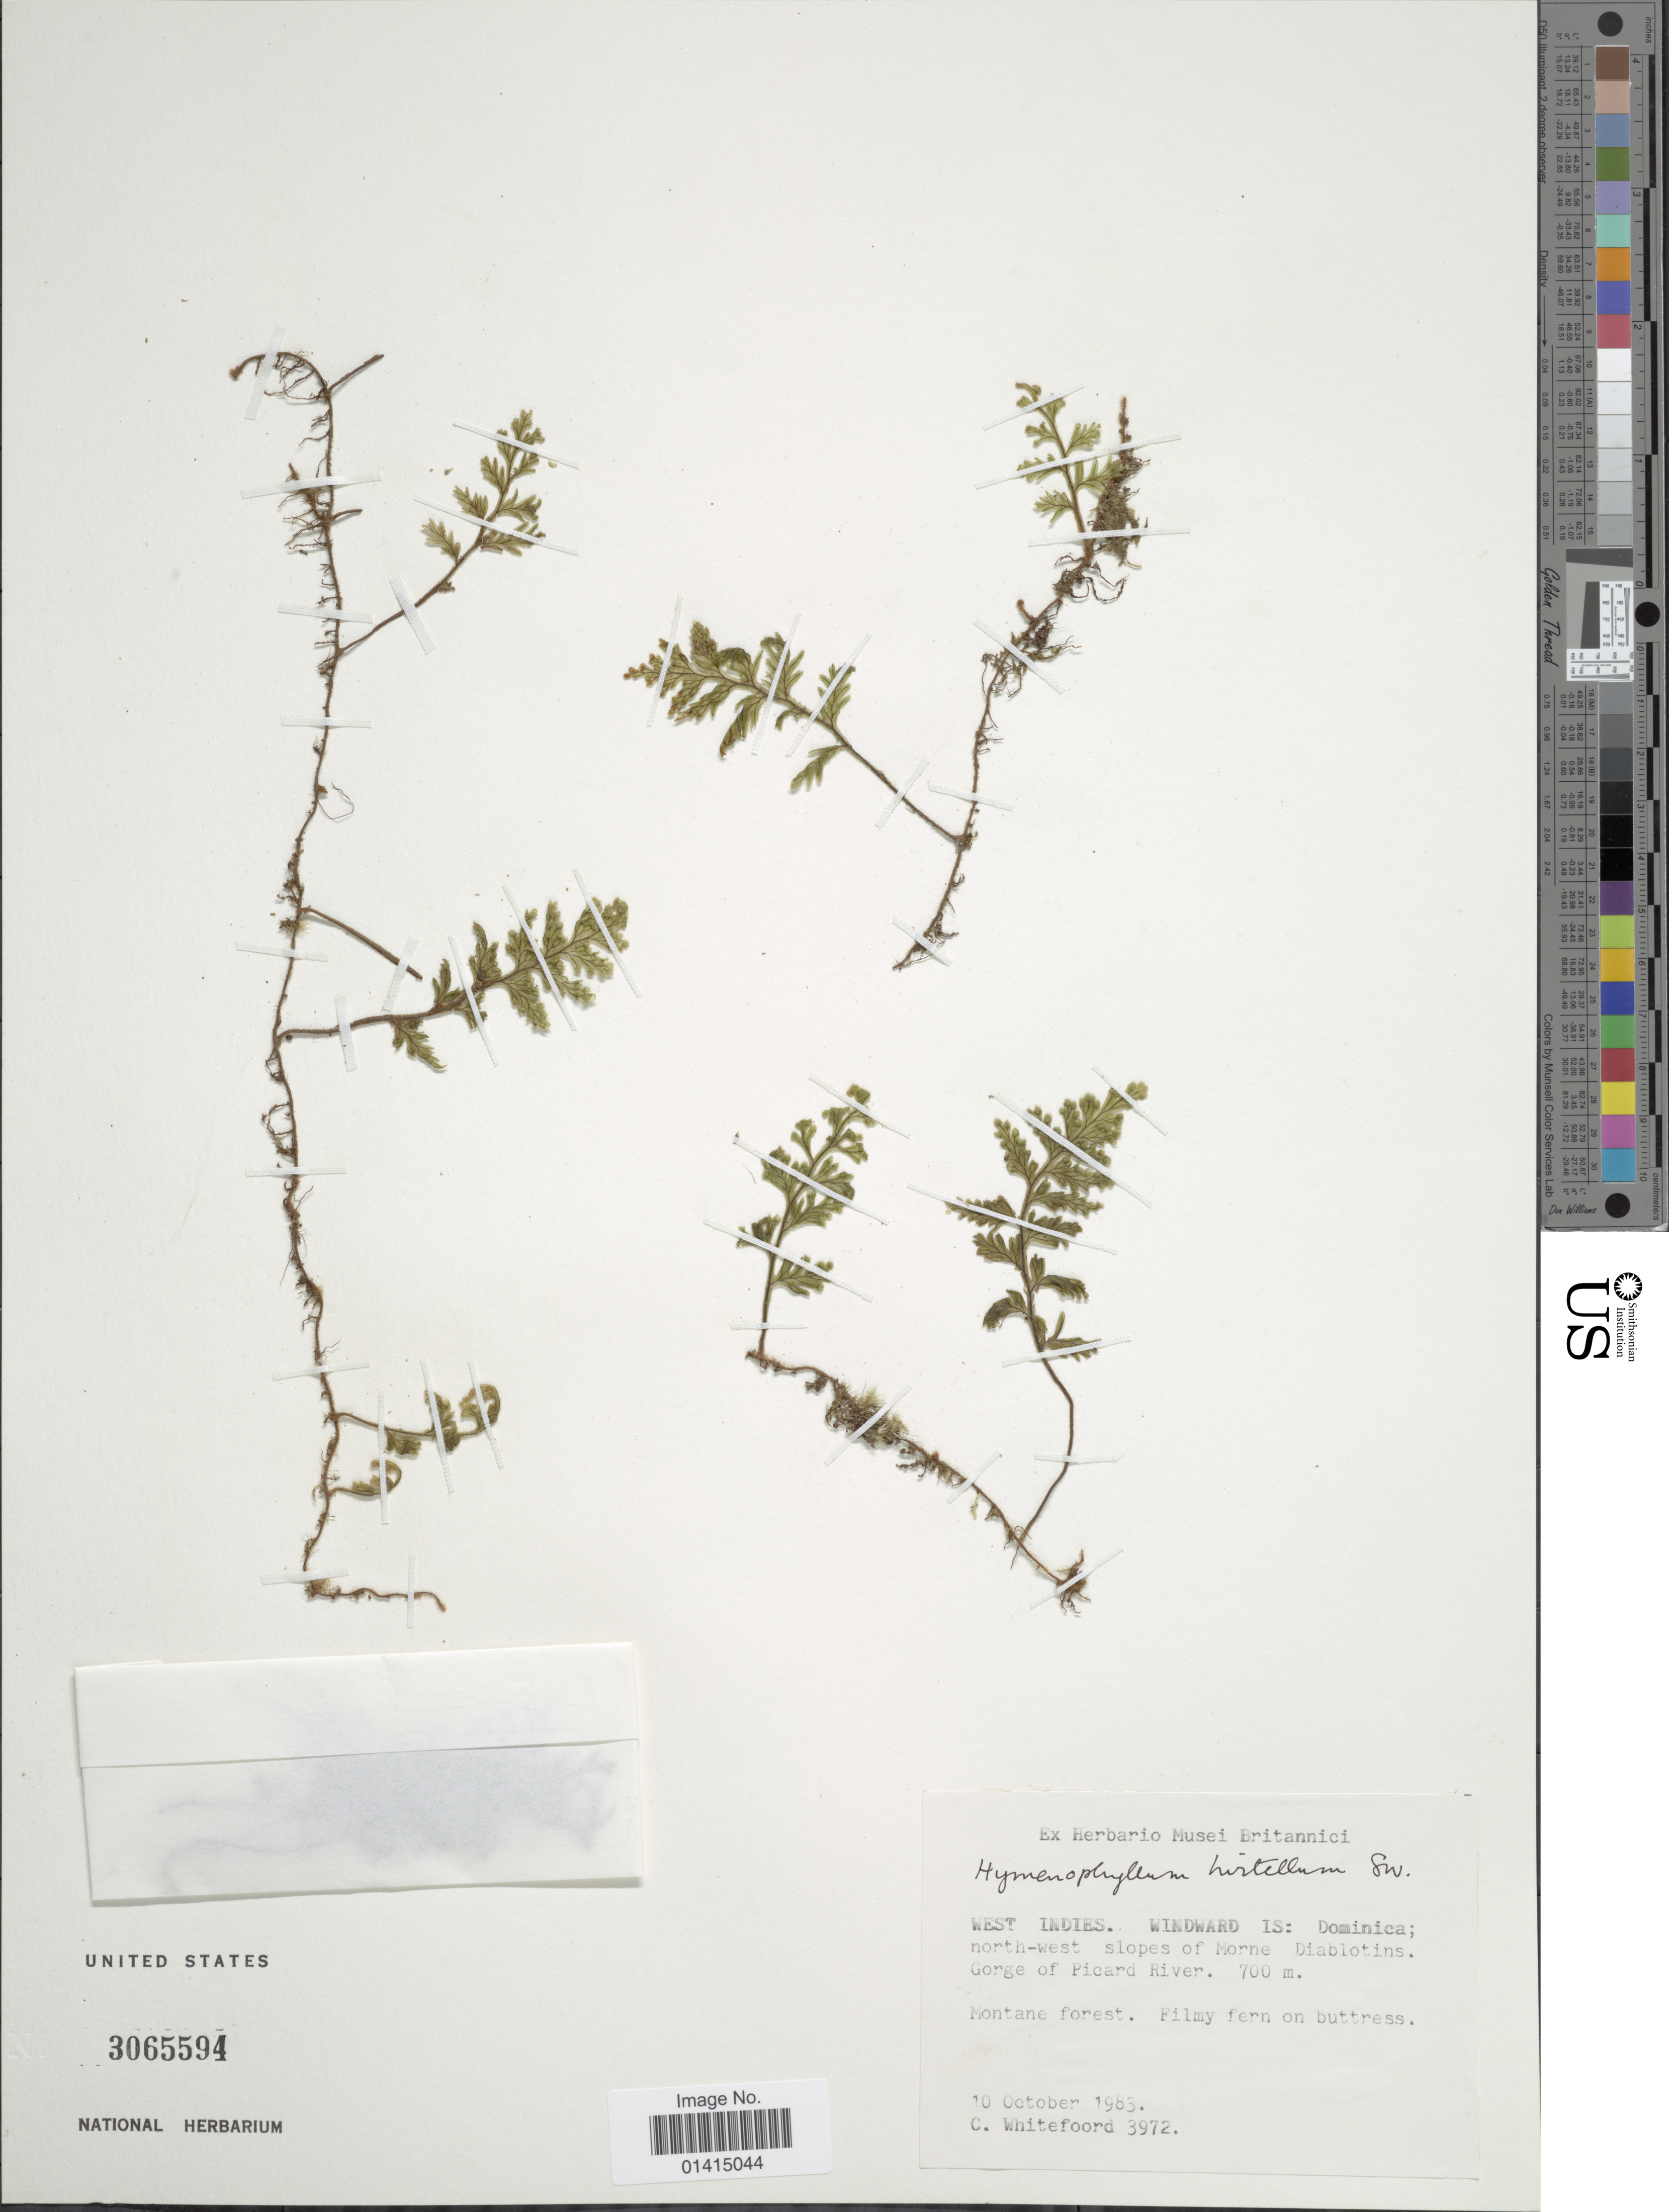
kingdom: Plantae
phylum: Tracheophyta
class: Polypodiopsida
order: Hymenophyllales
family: Hymenophyllaceae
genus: Hymenophyllum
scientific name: Hymenophyllum hirtellum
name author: Sw. in Schrad.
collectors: C. Whitefoord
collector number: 3972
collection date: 1983-10-10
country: Dominica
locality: West Indies, Windward Is: Dominica; northwest slopes of Morne Diablotins, Gorge of Picard River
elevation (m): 700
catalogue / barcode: US 3065594